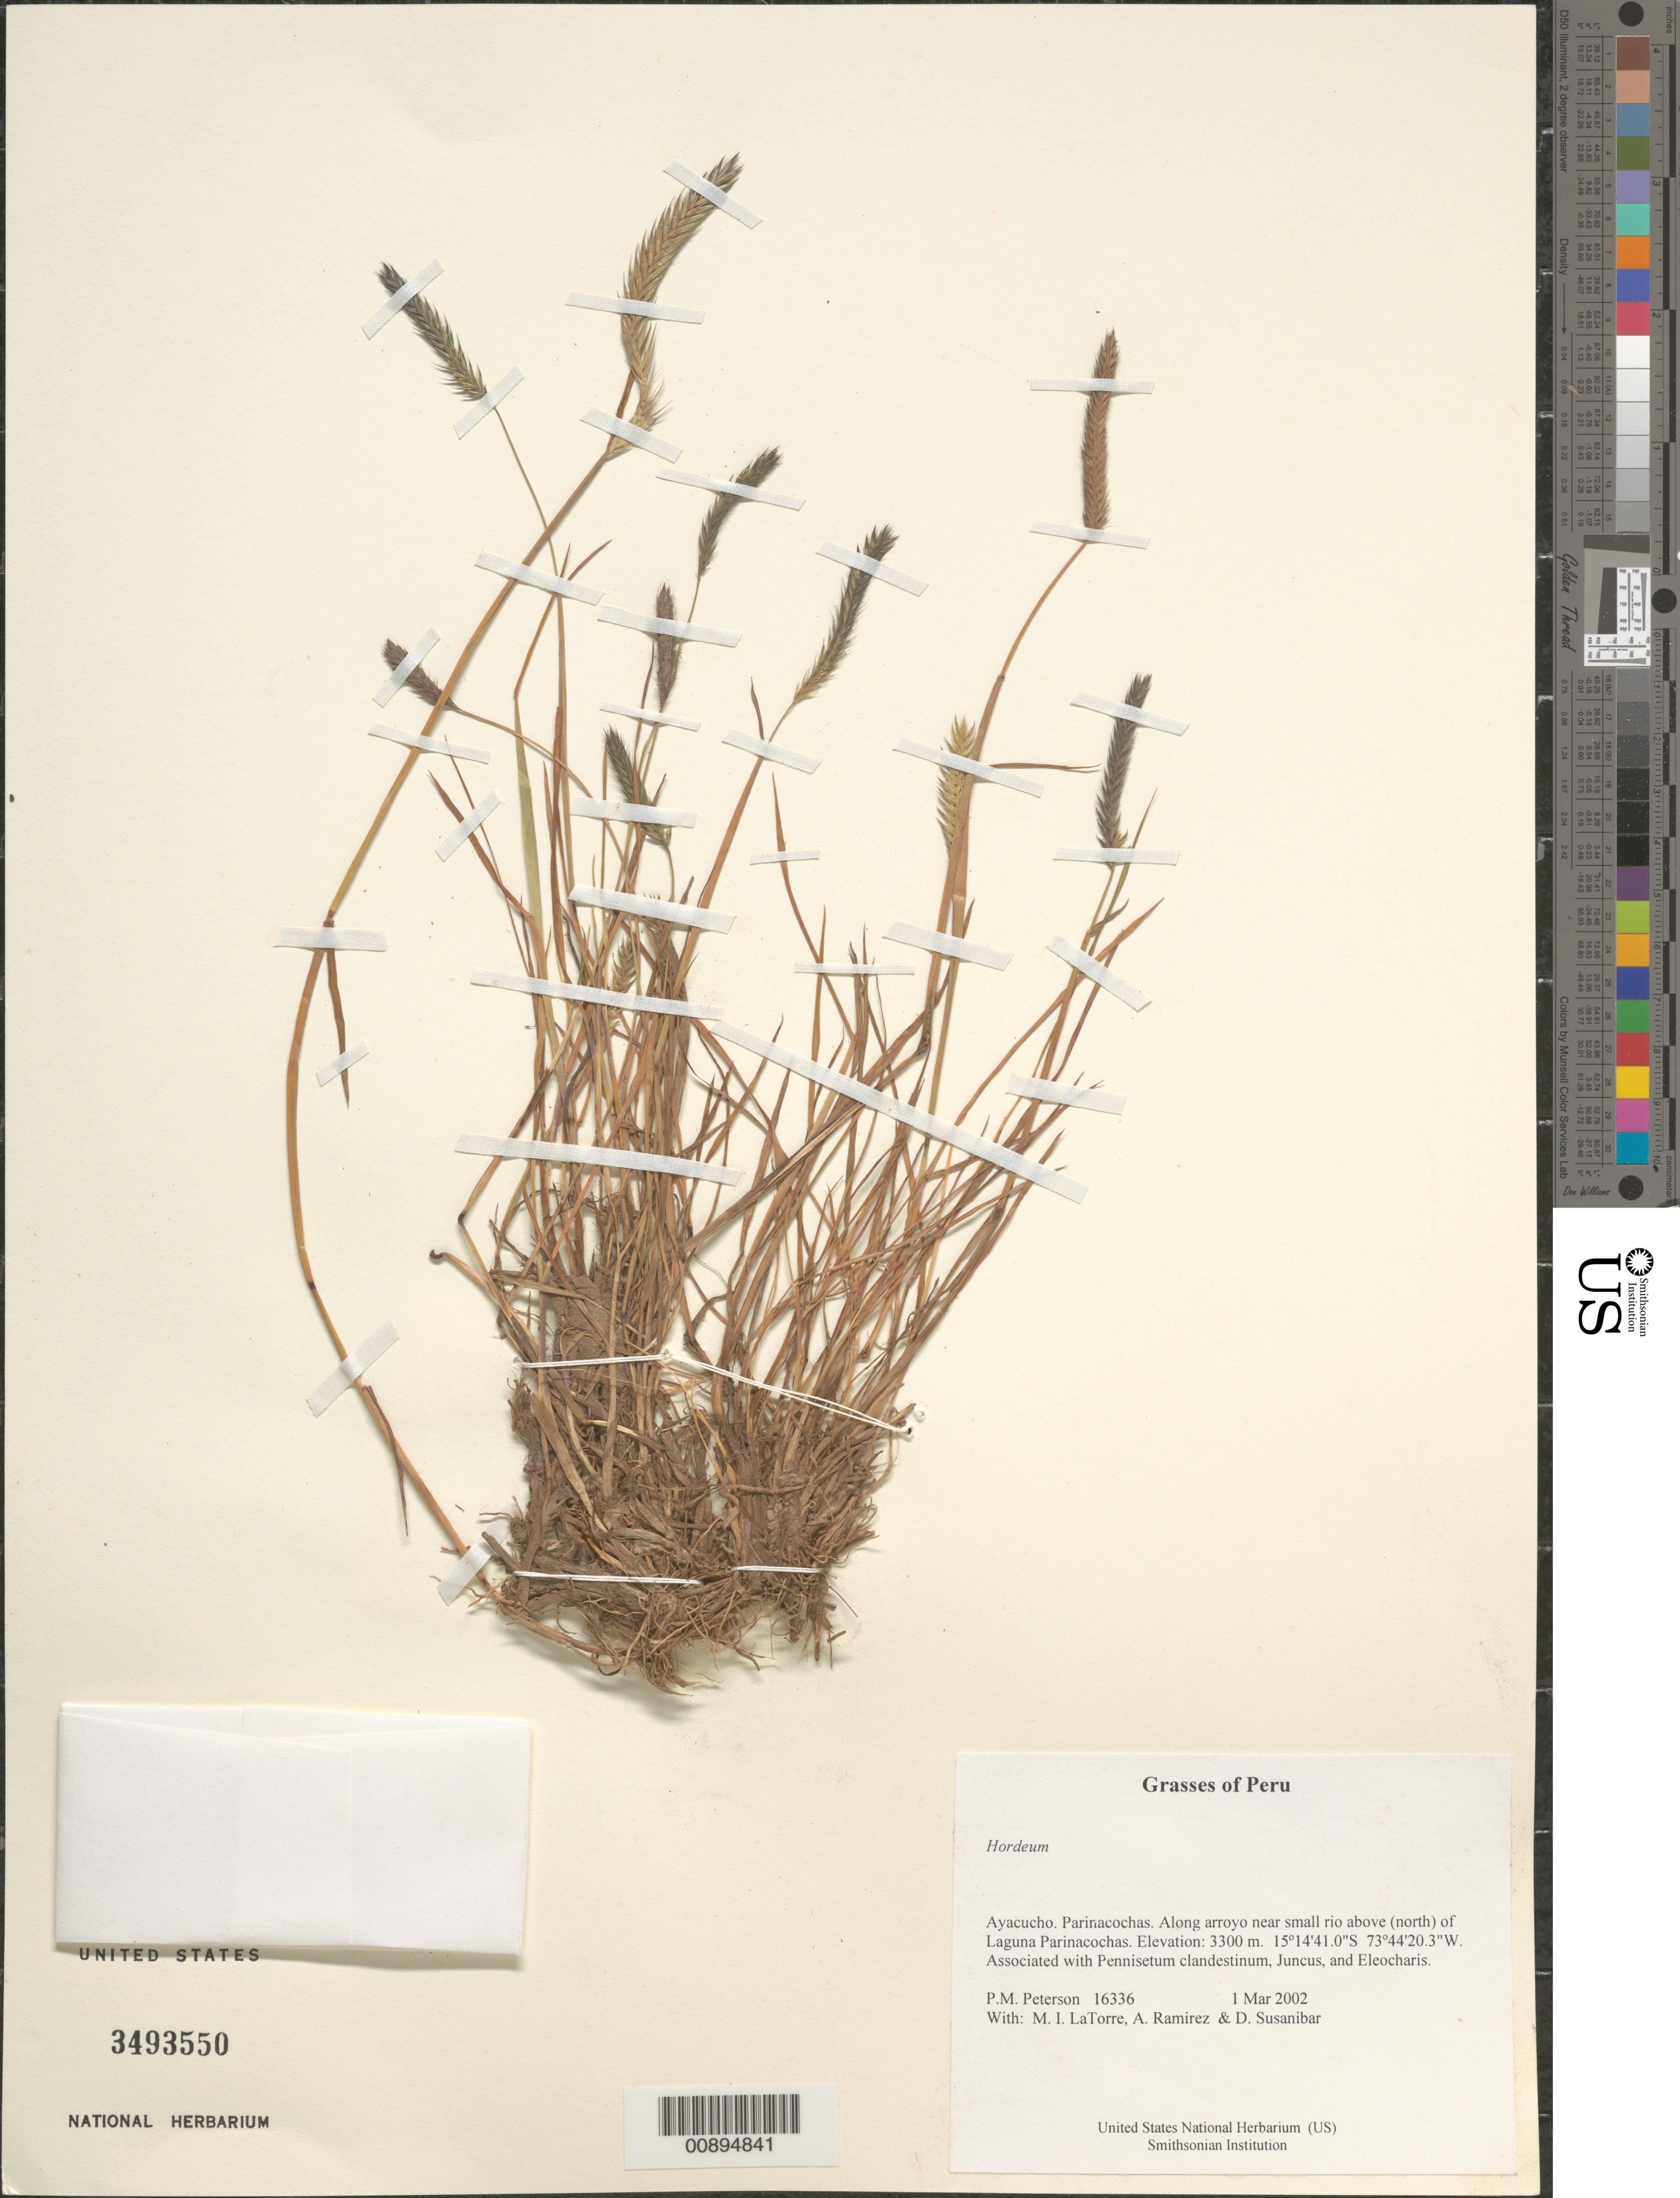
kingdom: Plantae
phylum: Tracheophyta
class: Liliopsida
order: Poales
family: Poaceae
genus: Hordeum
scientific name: Hordeum sp.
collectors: P. M. Peterson, M. I. La Torre, A. Ramírez & D. Susanibar Cruz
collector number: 16336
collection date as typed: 01 Mar 2002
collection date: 2002-03-01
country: Peru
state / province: Ayacucho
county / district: Parinacochas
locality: Along arroyo near small rio above (north) of Laguna Parinacochas.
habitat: Associated with ~Pennisetum clandestinum, Juncus, and Eleocharis~.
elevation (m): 3300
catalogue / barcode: US 3493550